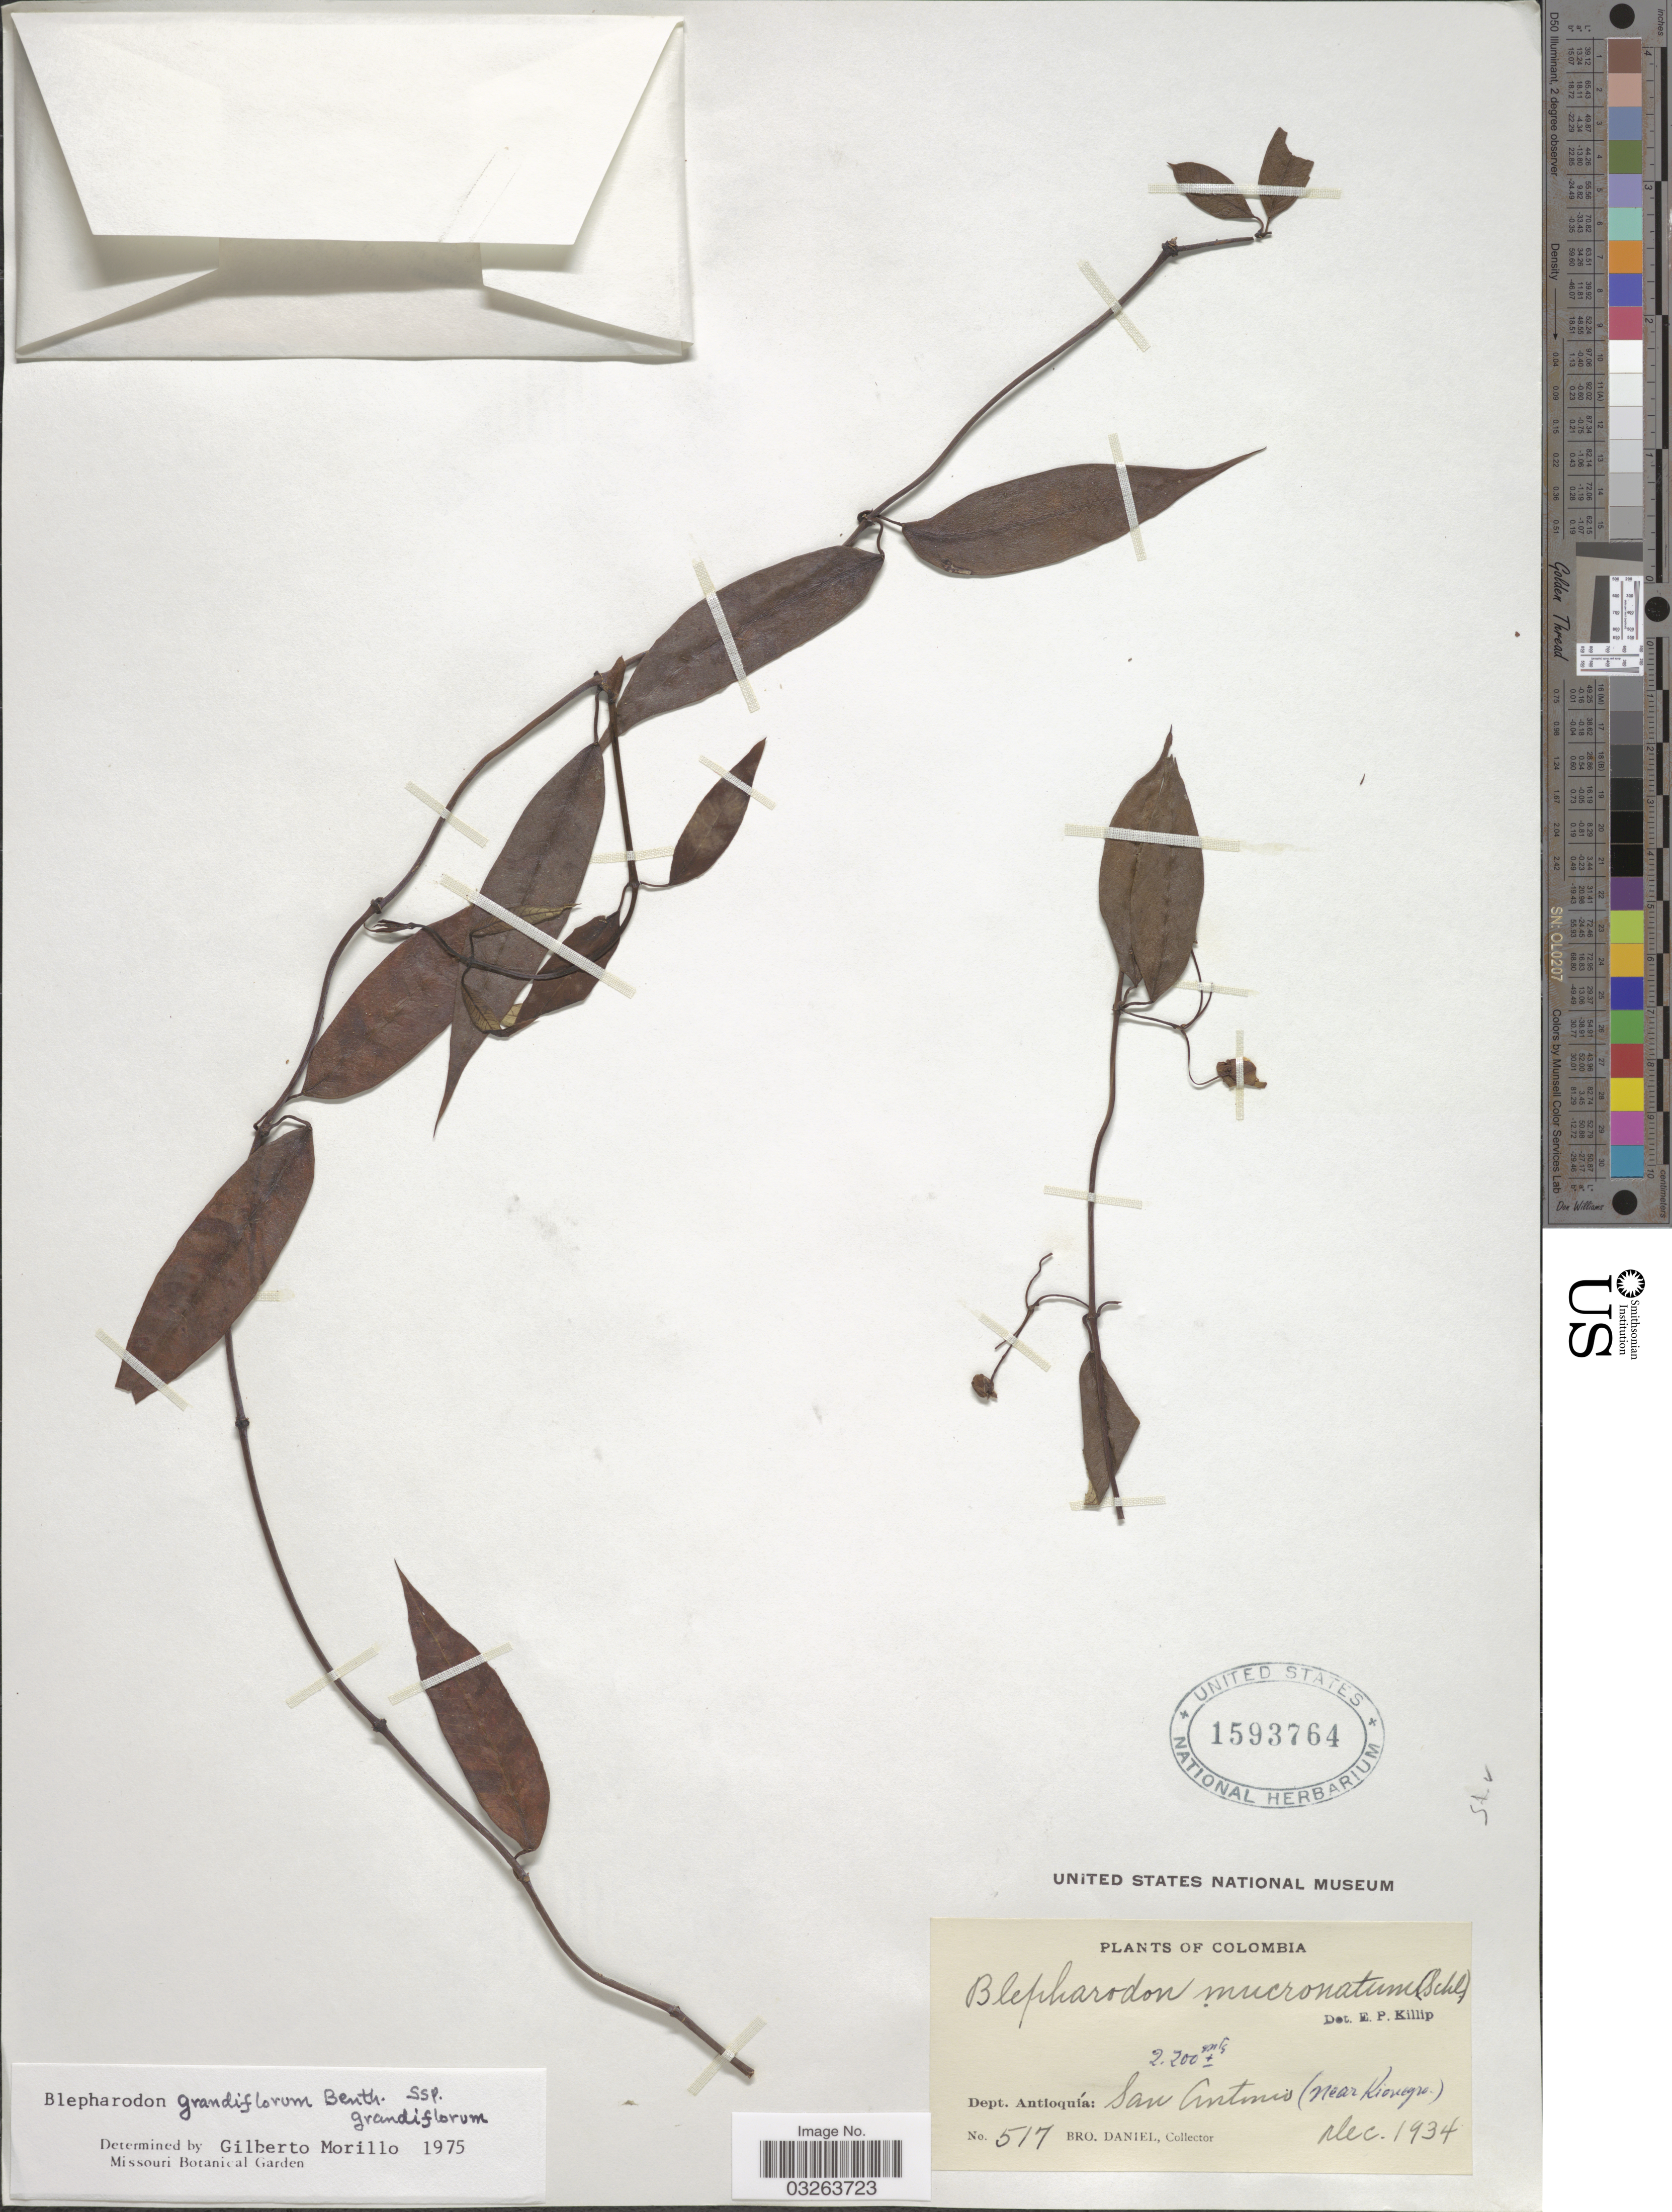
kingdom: Plantae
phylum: Tracheophyta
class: Magnoliopsida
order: Gentianales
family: Apocynaceae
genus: Blepharodon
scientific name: Blepharodon grandiflorum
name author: Benth.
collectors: Bro. Daniel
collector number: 517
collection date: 1934-12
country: Colombia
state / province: Antioquia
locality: Dept. Antioquiá: San Antonio (near Rionegro).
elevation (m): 2200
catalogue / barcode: US 1593764